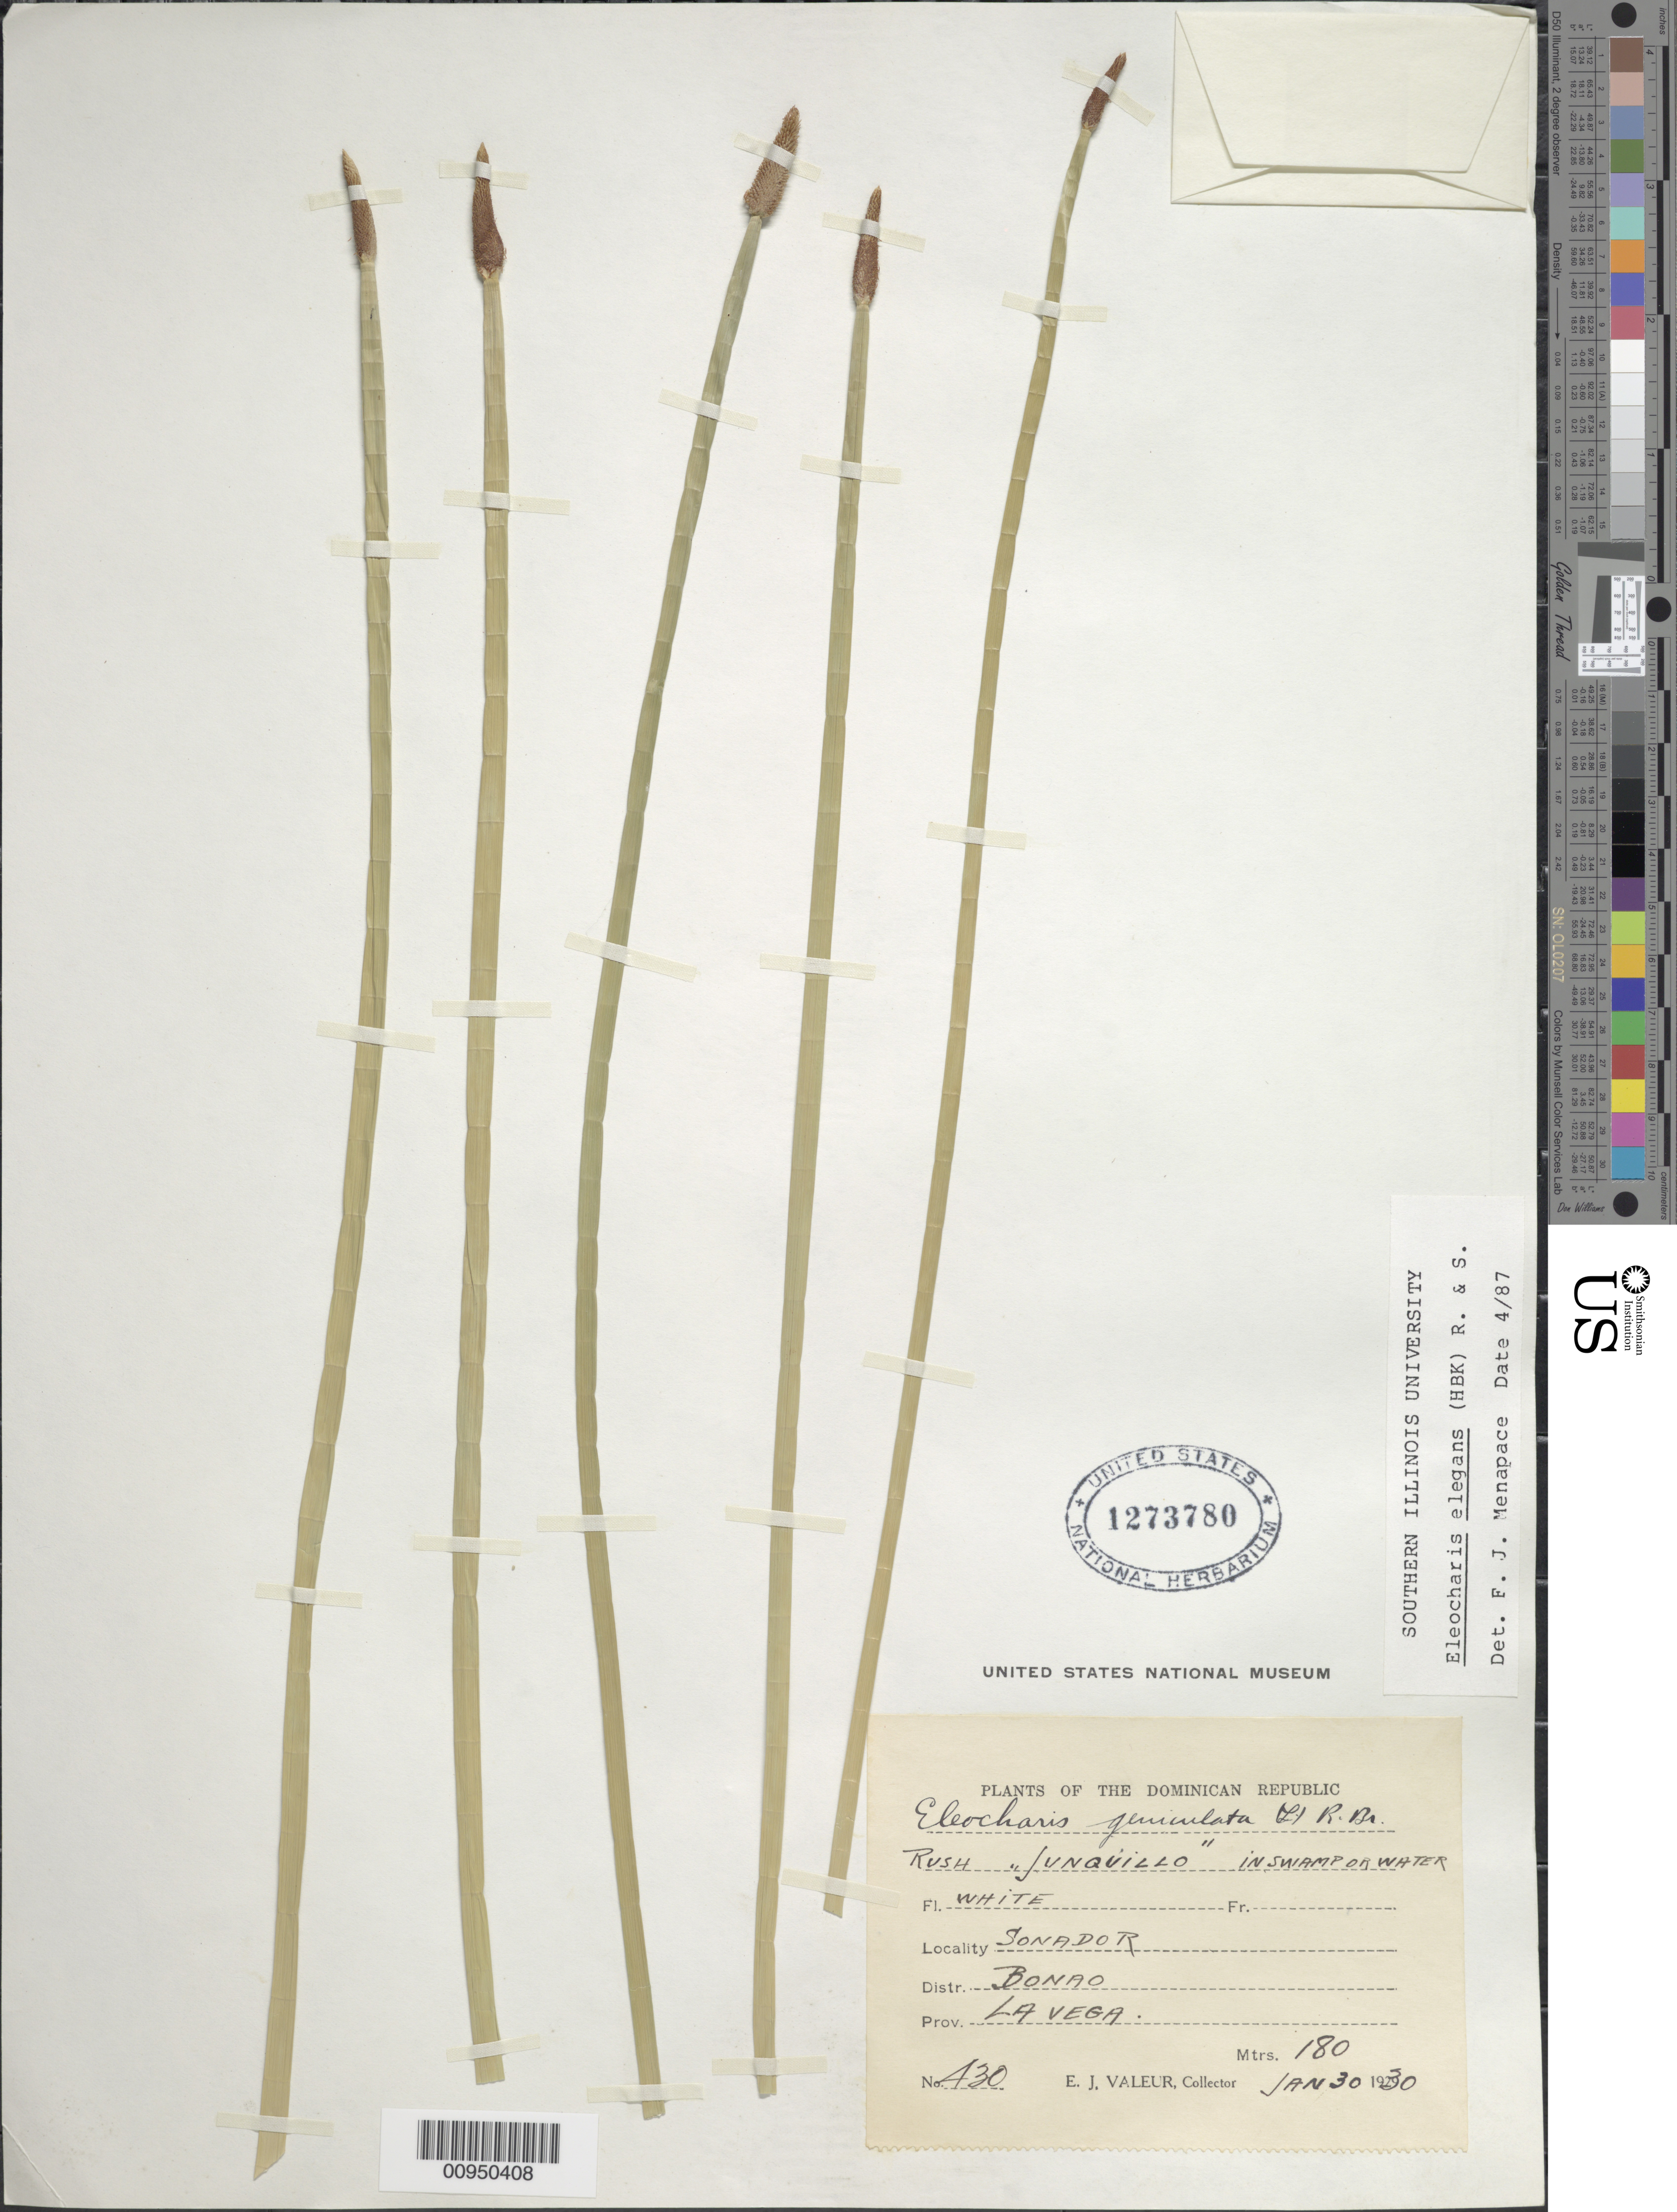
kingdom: Plantae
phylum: Tracheophyta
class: Liliopsida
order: Poales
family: Cyperaceae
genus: Eleocharis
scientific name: Eleocharis elegans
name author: (Kunth) Roem. & Schult.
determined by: Menapace, F. J.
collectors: E. Valeur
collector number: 430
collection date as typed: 30 Jan 1930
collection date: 1930-01-30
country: Dominican Republic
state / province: La Vega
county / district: Bonao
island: Hispaniola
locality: Sonador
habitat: In swamp or water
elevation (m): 180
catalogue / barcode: US 1273780